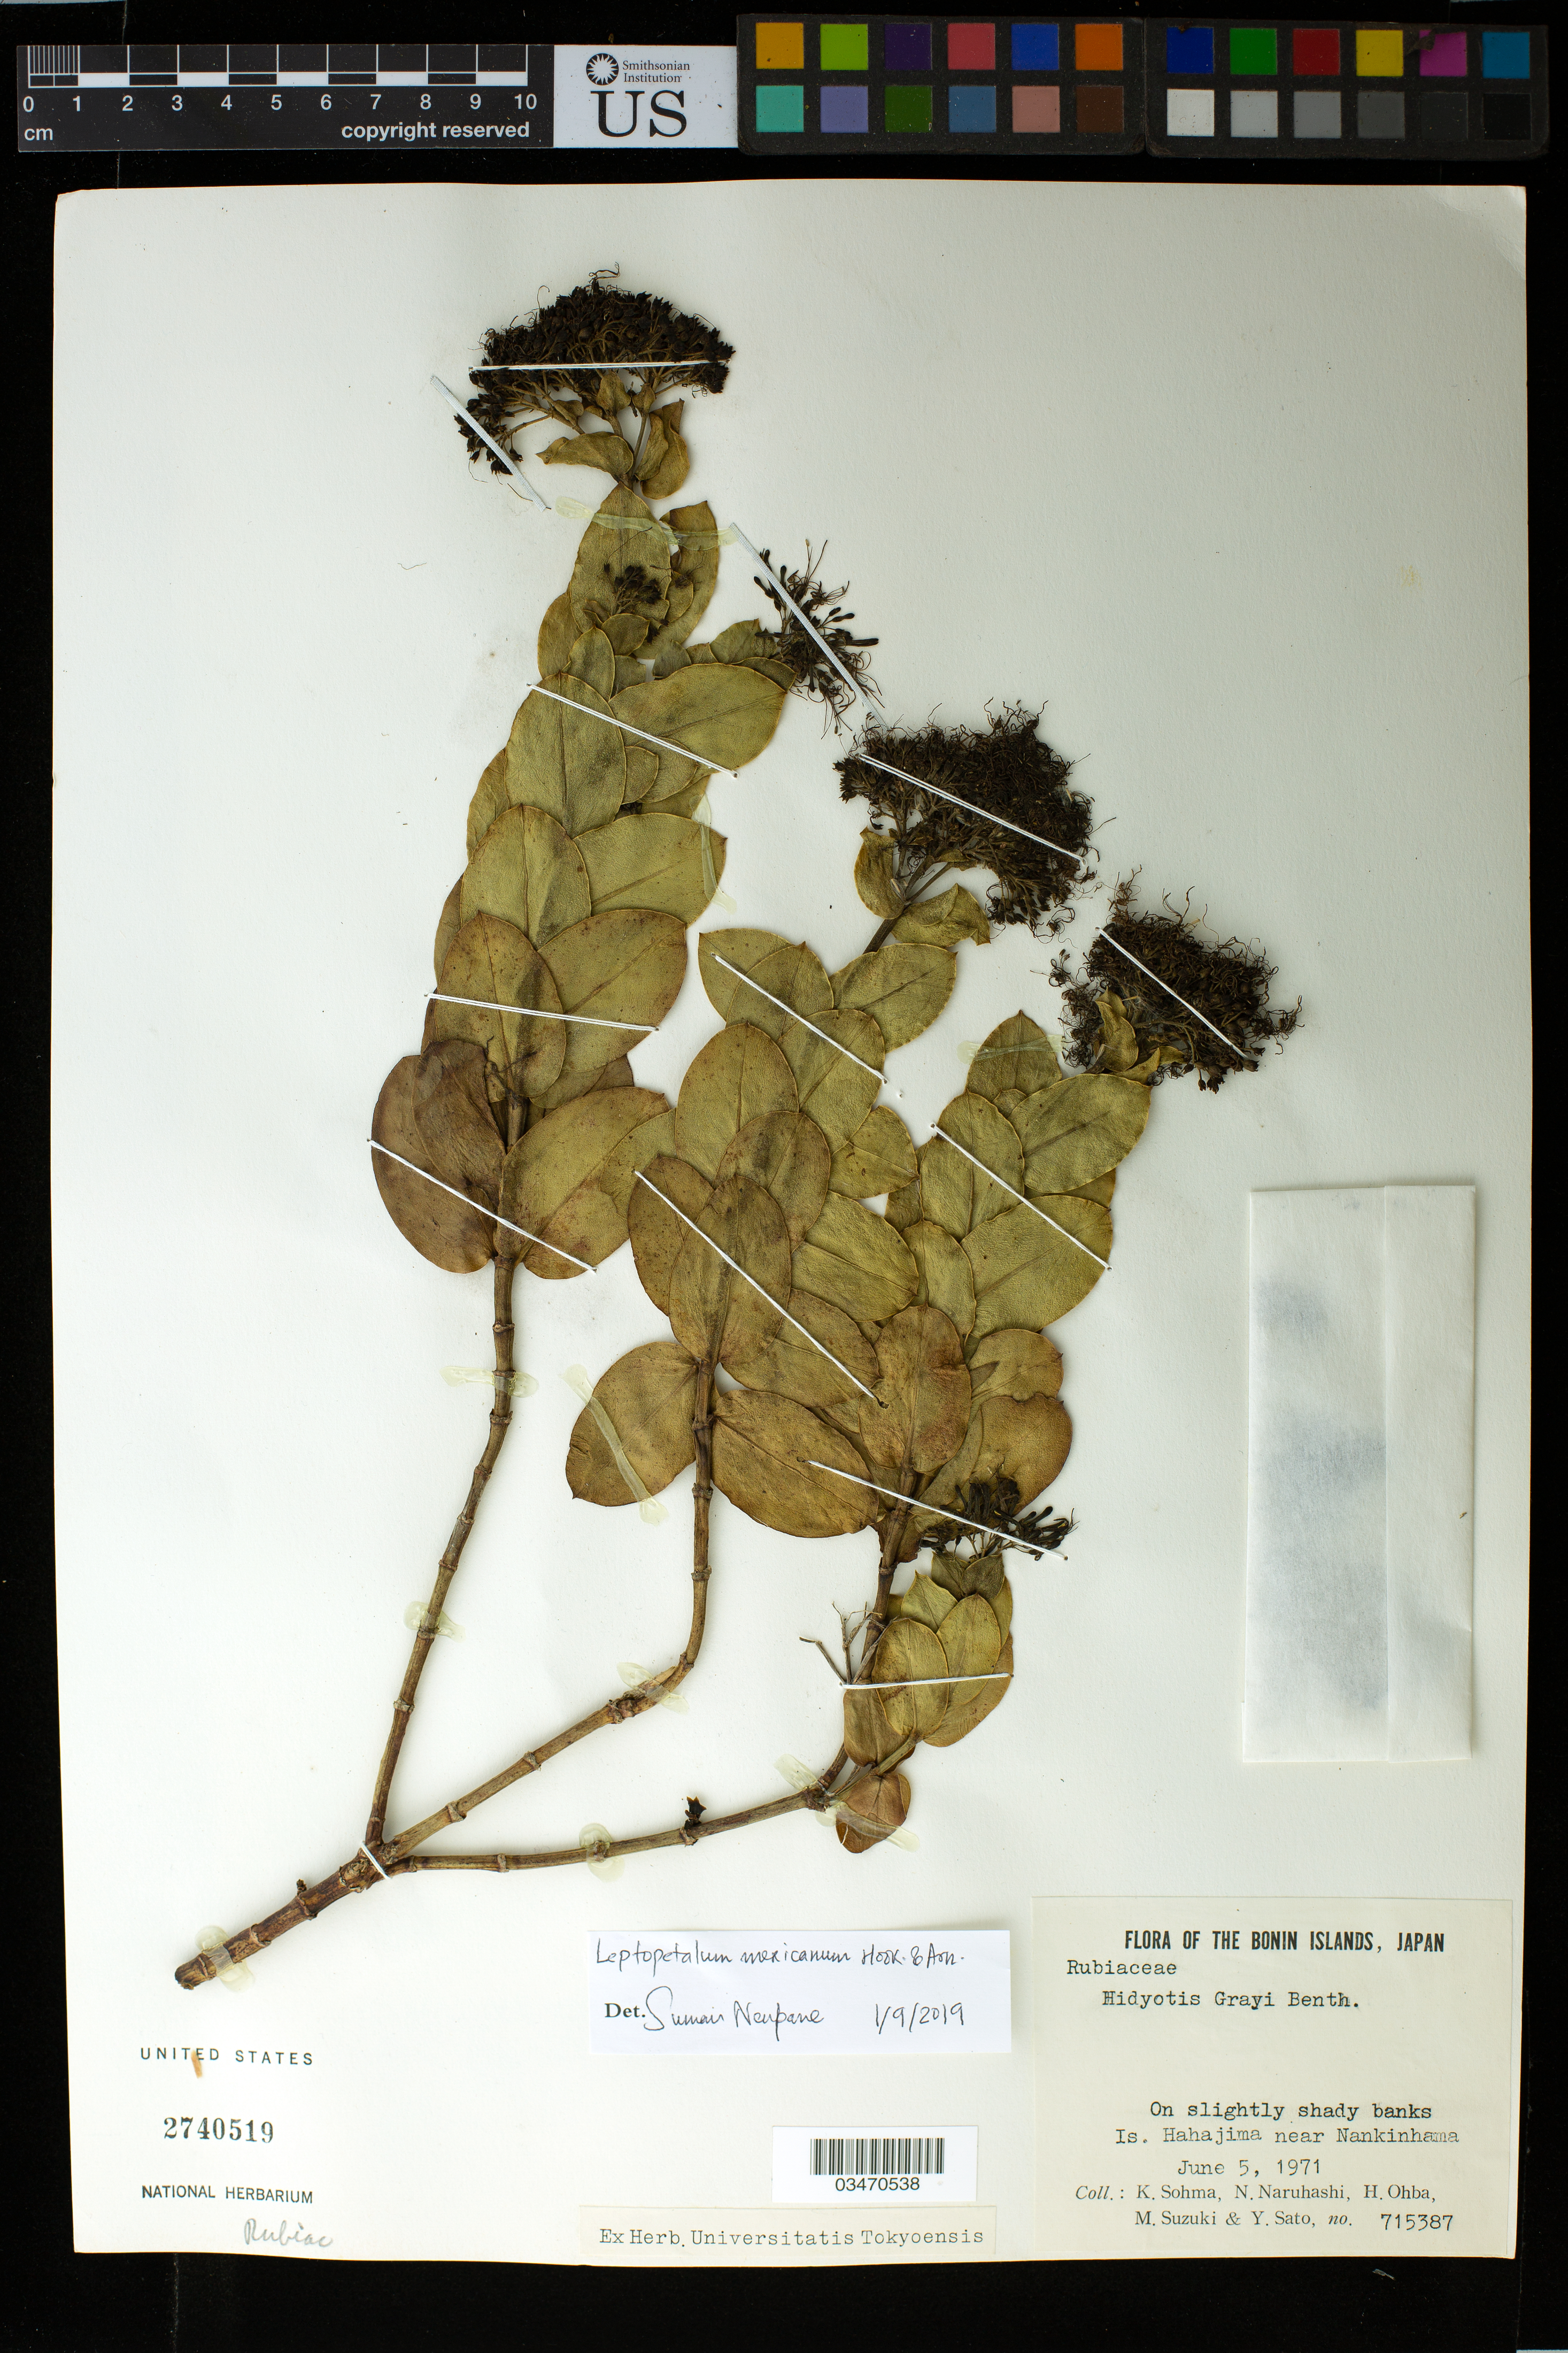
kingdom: Plantae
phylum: Tracheophyta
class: Magnoliopsida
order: Gentianales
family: Rubiaceae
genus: Leptopetalum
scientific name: Leptopetalum mexicanum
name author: Hook. & Arn.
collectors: K. Sohma, N. Naruhashi, H. Ohba, M. Suzuki & Y. Sato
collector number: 715387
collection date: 1971-06-05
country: Japan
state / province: Tokyo, Federal City of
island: Bonin Islands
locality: Is. Hahajima near Nankinhama. Bonin Islands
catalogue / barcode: US 2740519